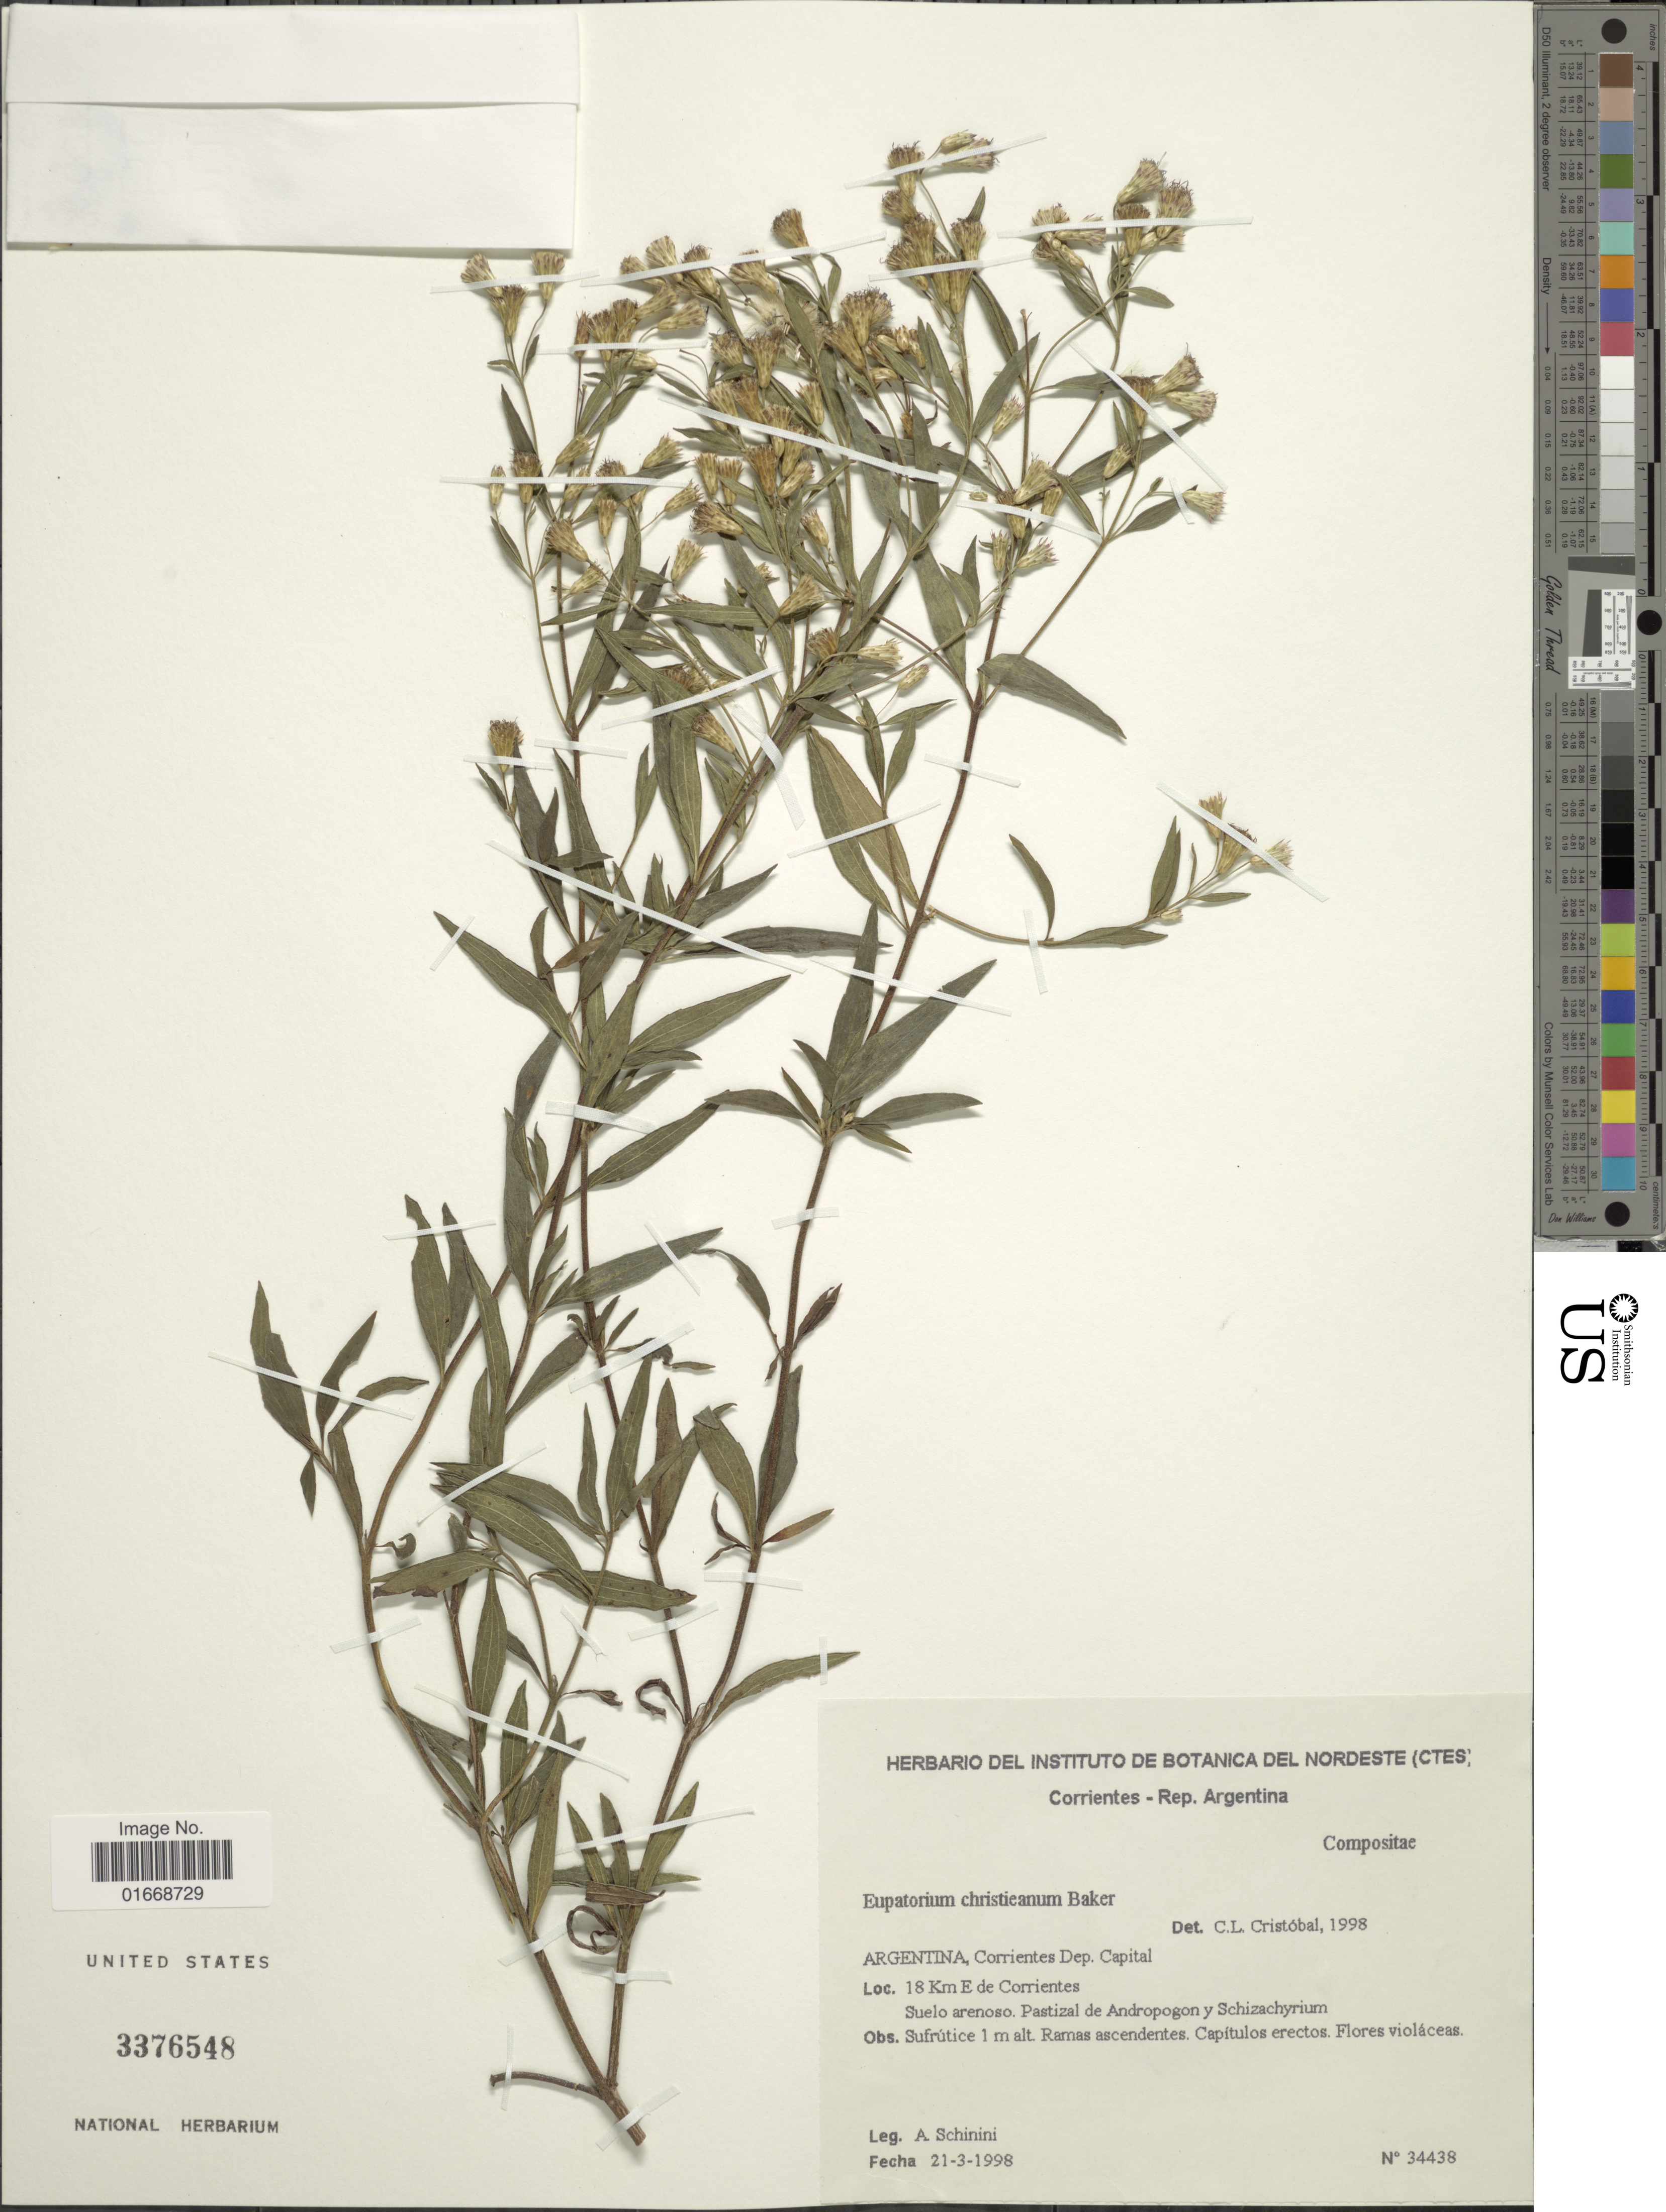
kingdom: Plantae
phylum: Tracheophyta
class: Magnoliopsida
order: Asterales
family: Asteraceae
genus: Chromolaena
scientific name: Chromolaena christieana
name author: (Baker) R.M. King & H. Rob.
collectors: A. Schinini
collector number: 34438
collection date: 1998-03-21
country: Argentina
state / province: Corrientes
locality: Argentina, Corrientes Dep. Capital, 18 Km E de Corrientes, Suelo arenoso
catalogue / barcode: US 3376548